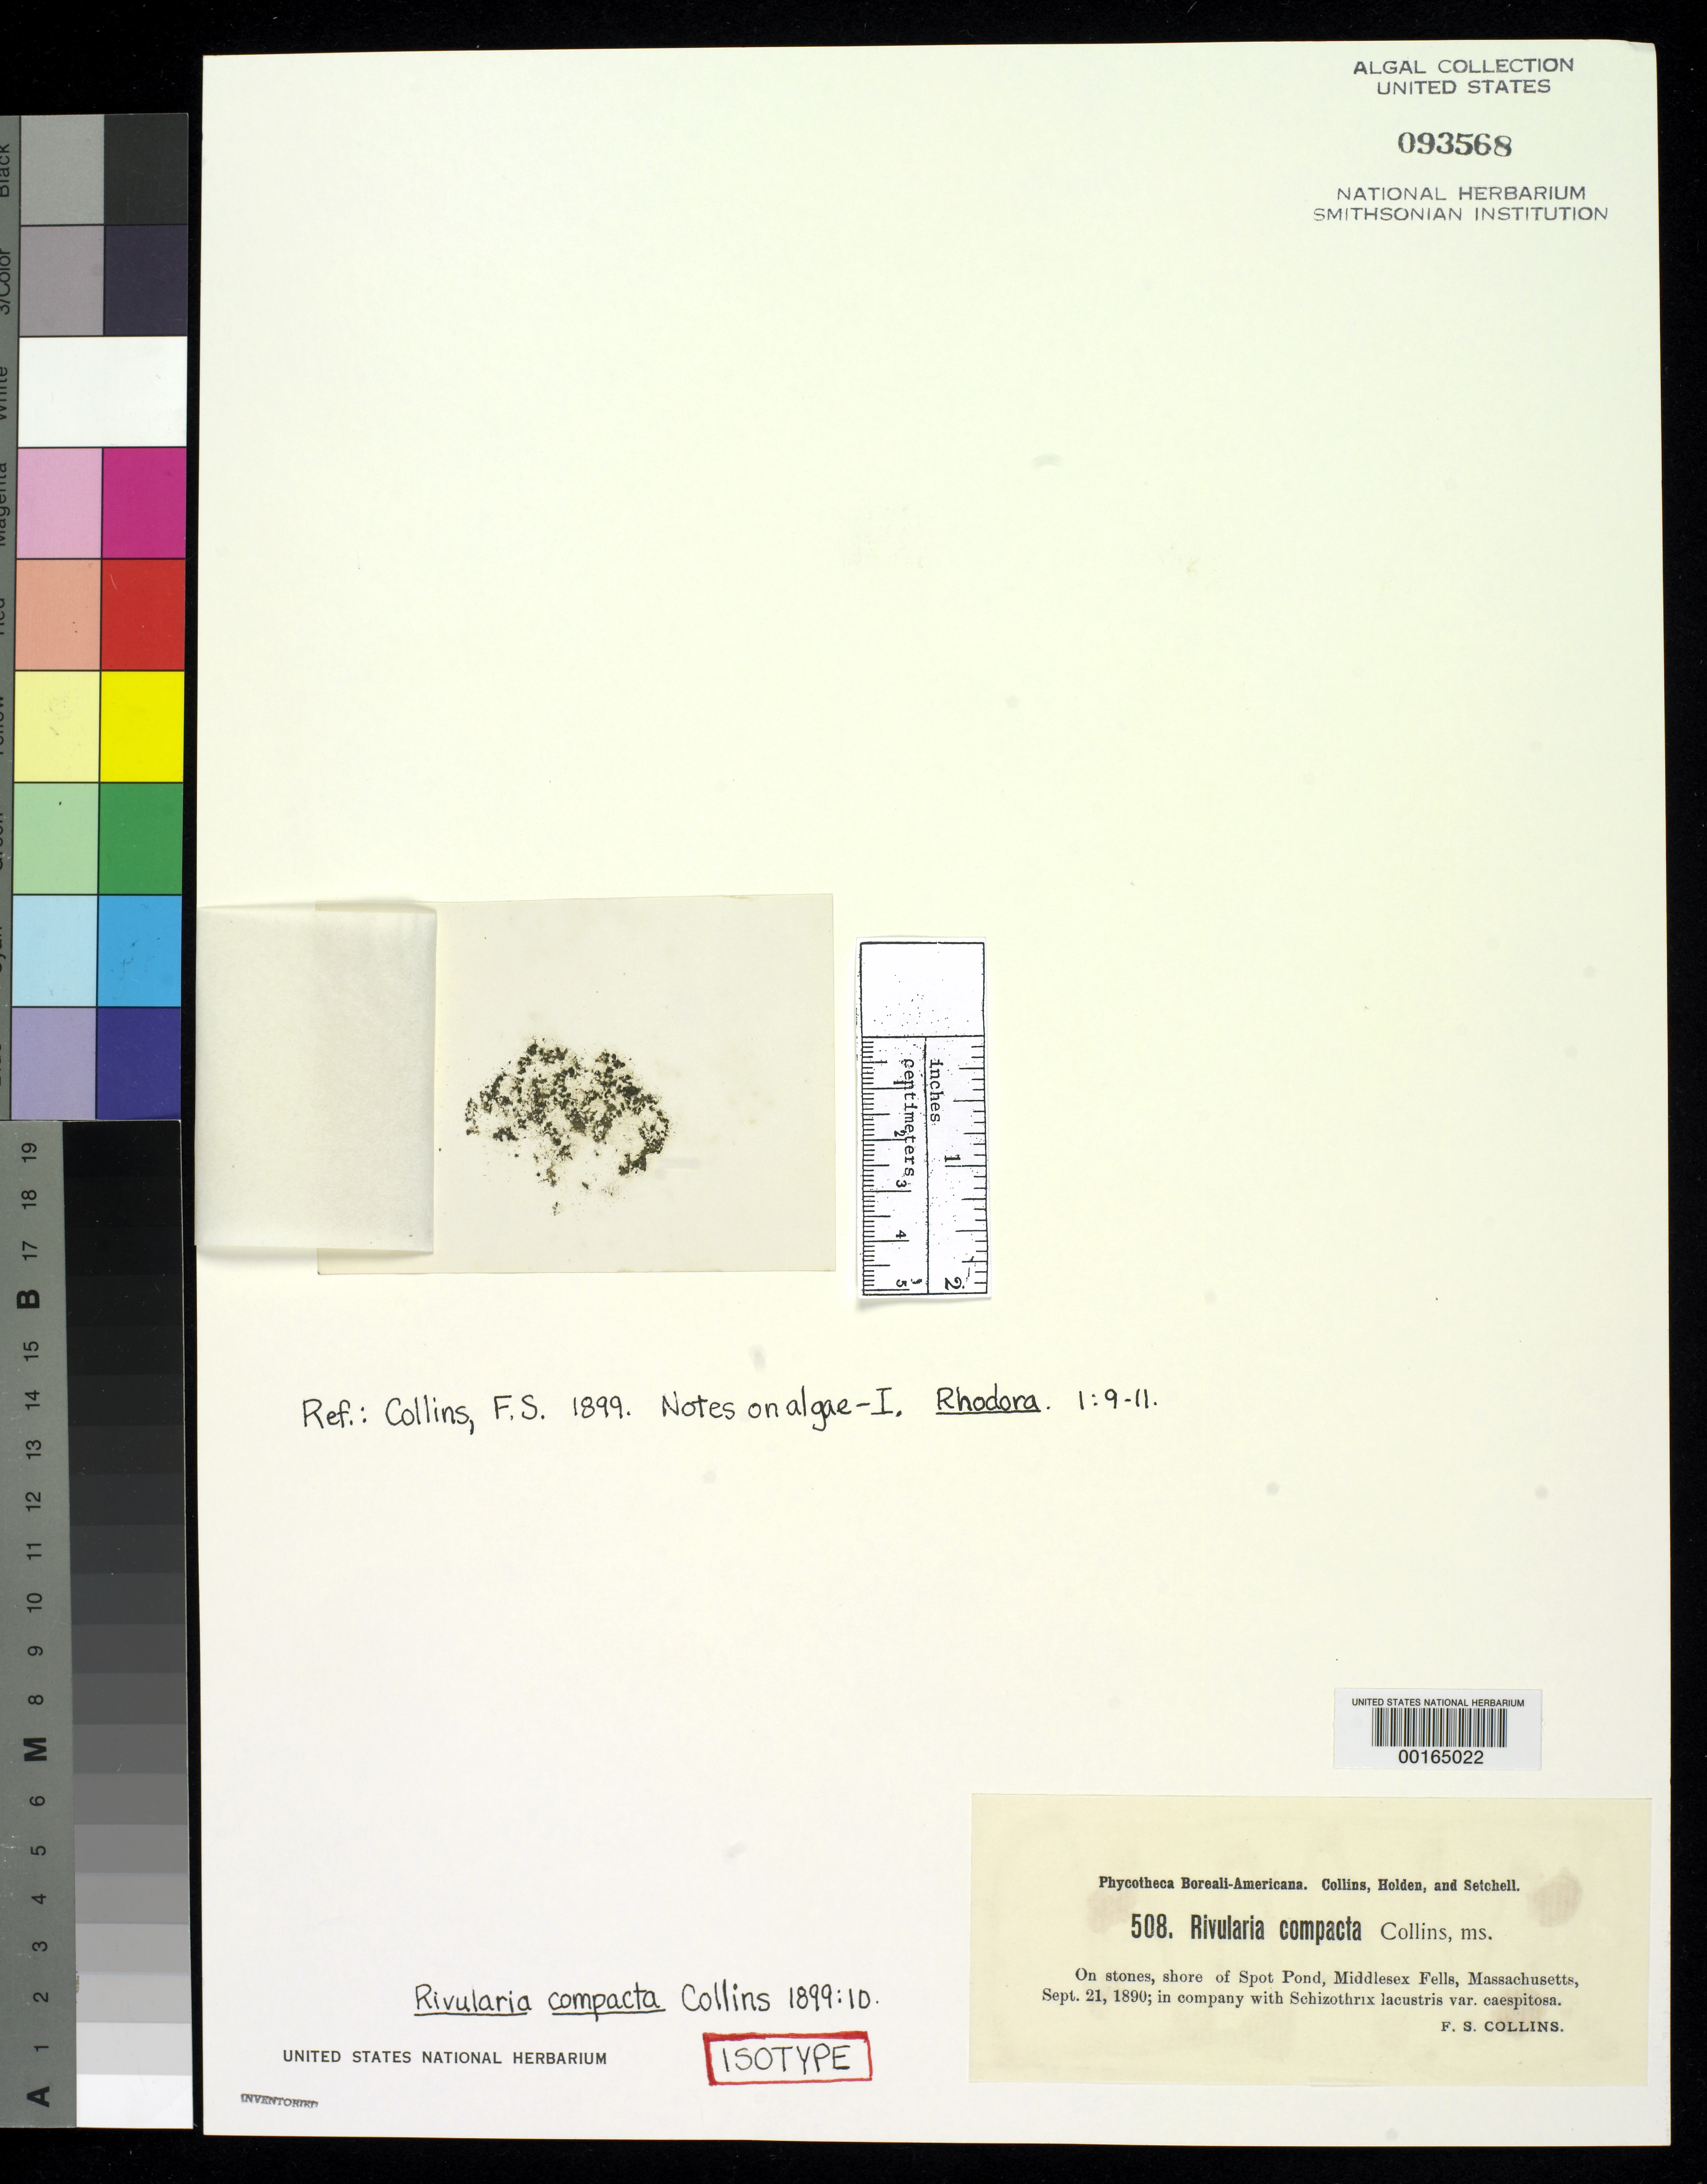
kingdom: Bacteria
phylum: Cyanobacteria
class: Cyanobacteriia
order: Cyanobacteriales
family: Nostocaceae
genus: Rivularia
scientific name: Rivularia compacta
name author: Collins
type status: Isotype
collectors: F. Collins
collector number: PB-A 508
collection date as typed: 21 Sep 1890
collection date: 1890-09-21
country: United States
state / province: Massachusetts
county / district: Middlesex County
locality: Spot Pond, Middlesex Fells.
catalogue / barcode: US 93568